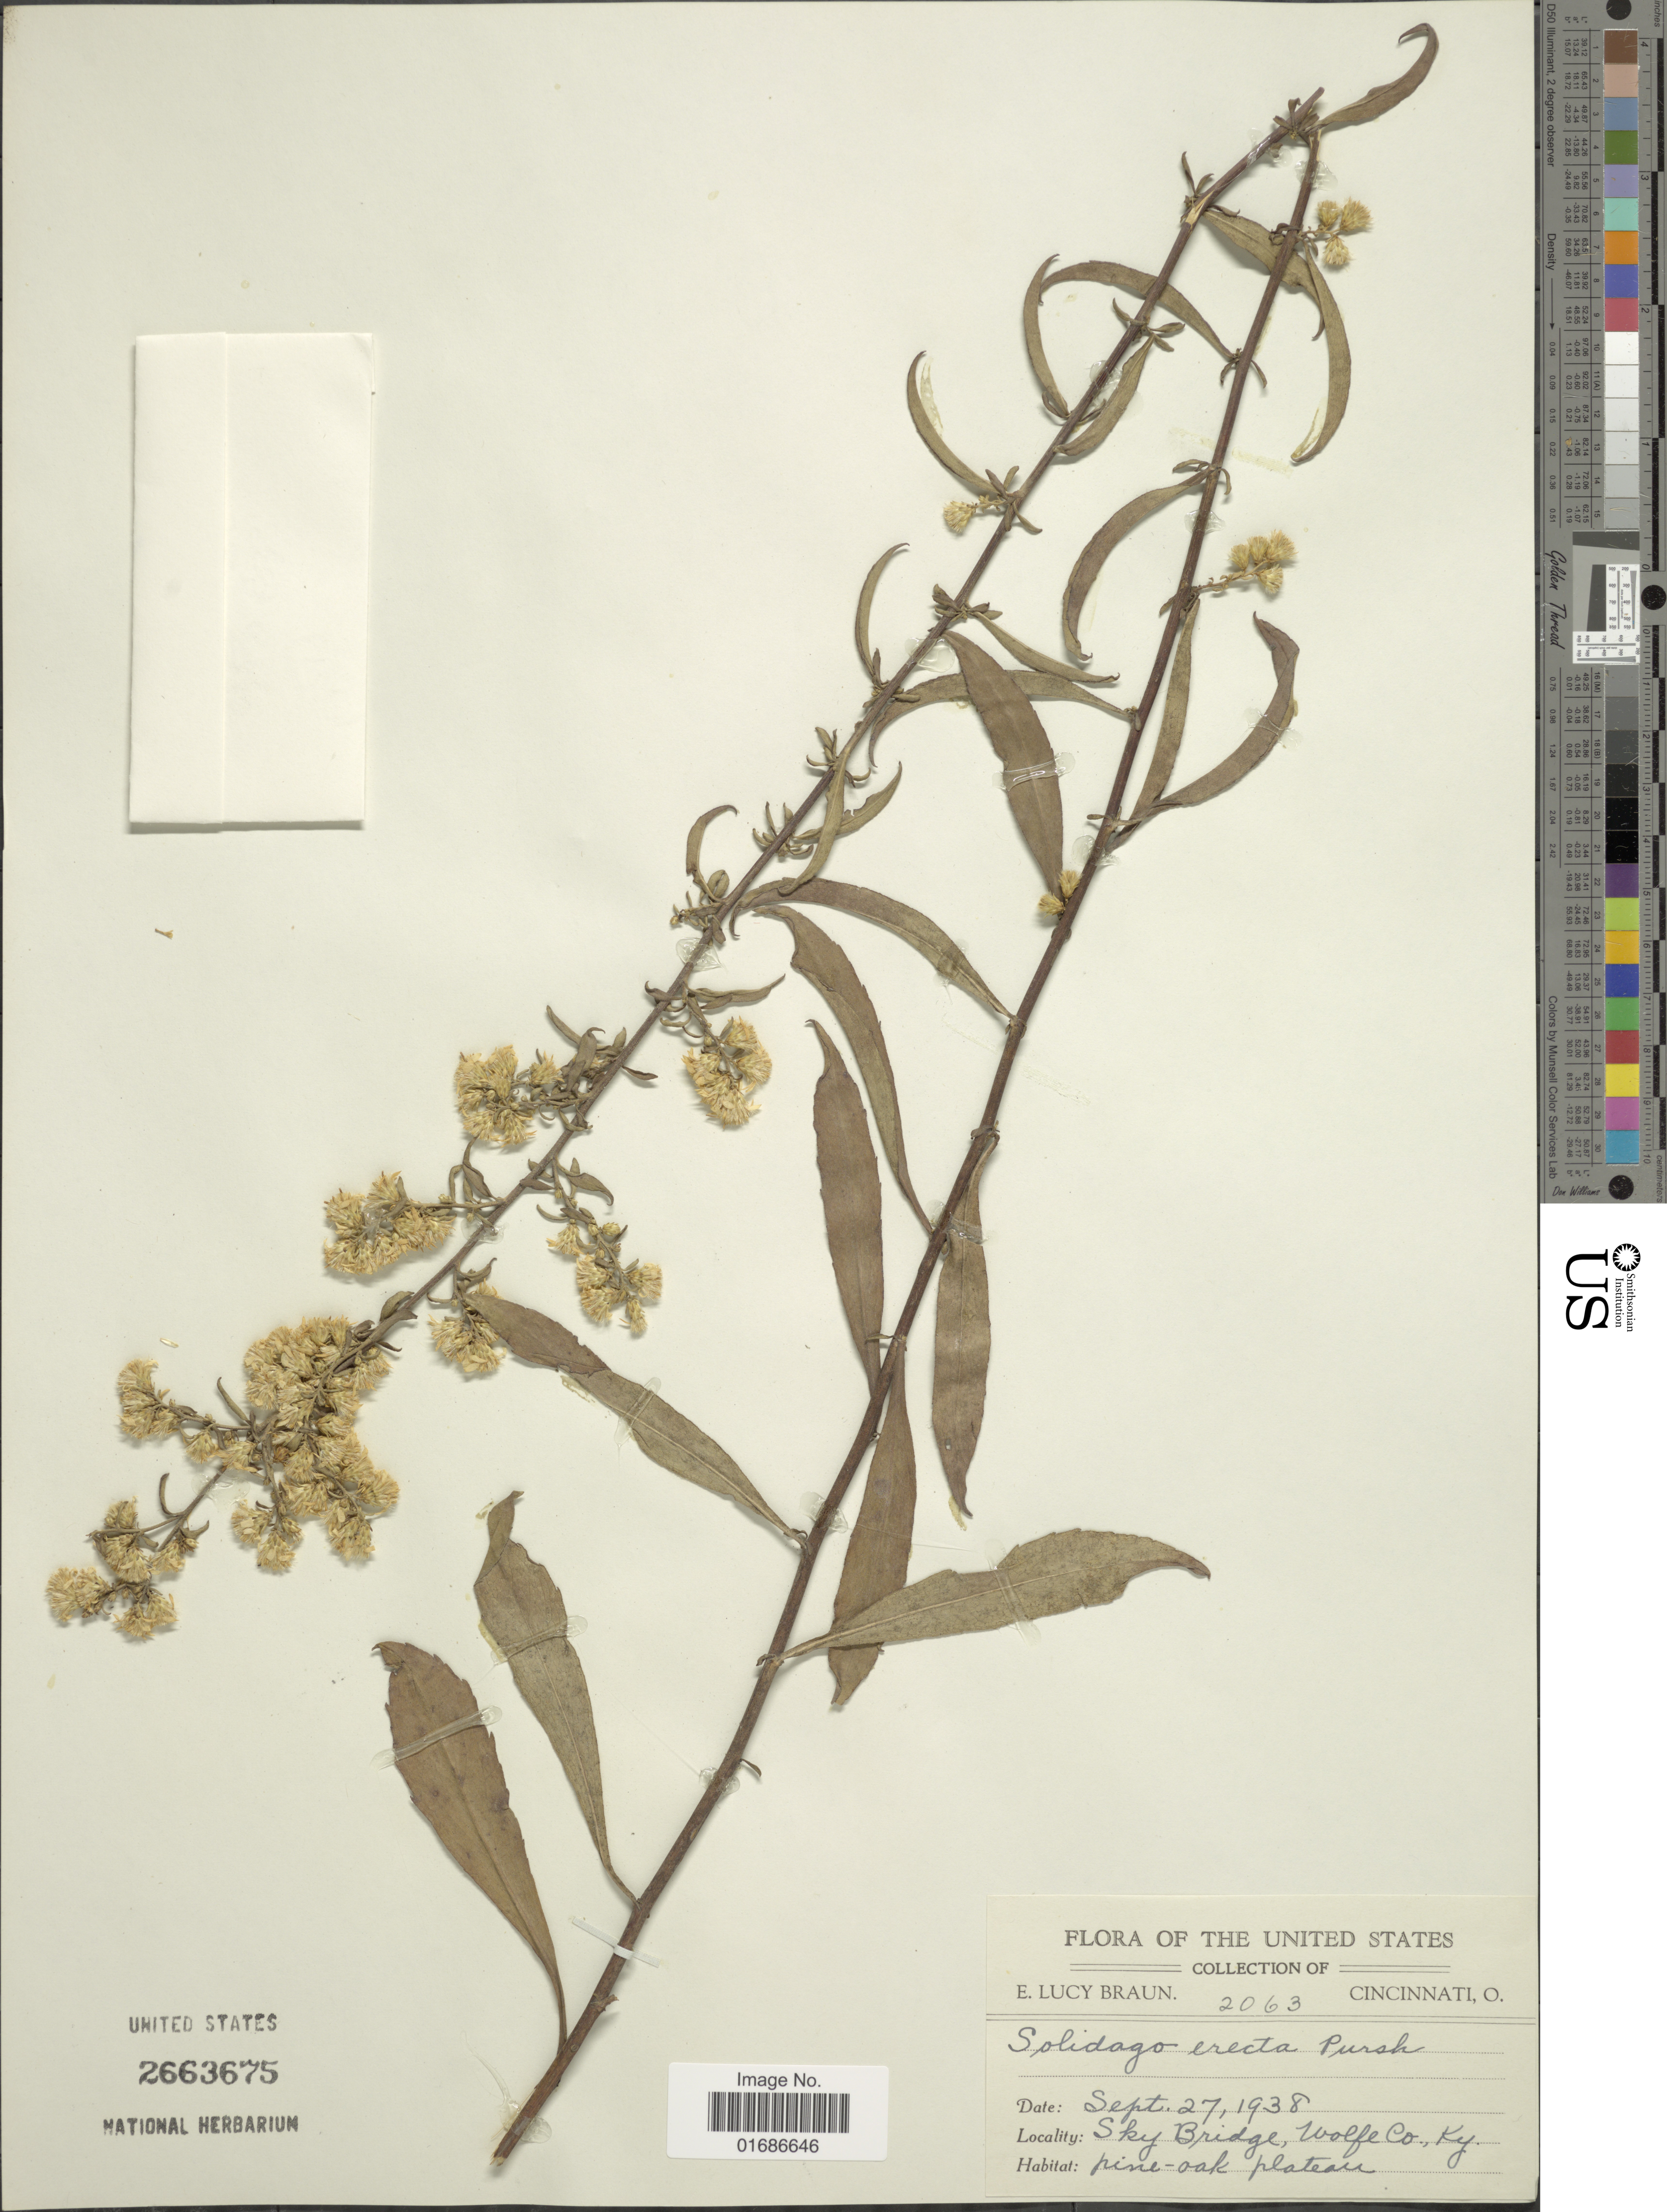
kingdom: Plantae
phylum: Tracheophyta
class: Magnoliopsida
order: Asterales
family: Asteraceae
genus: Solidago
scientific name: Solidago erecta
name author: Pursh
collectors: E. L. Braun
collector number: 2063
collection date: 1938-09-27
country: United States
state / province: Kentucky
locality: Sky Bridge, Wolfe Co.,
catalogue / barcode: US 2663675